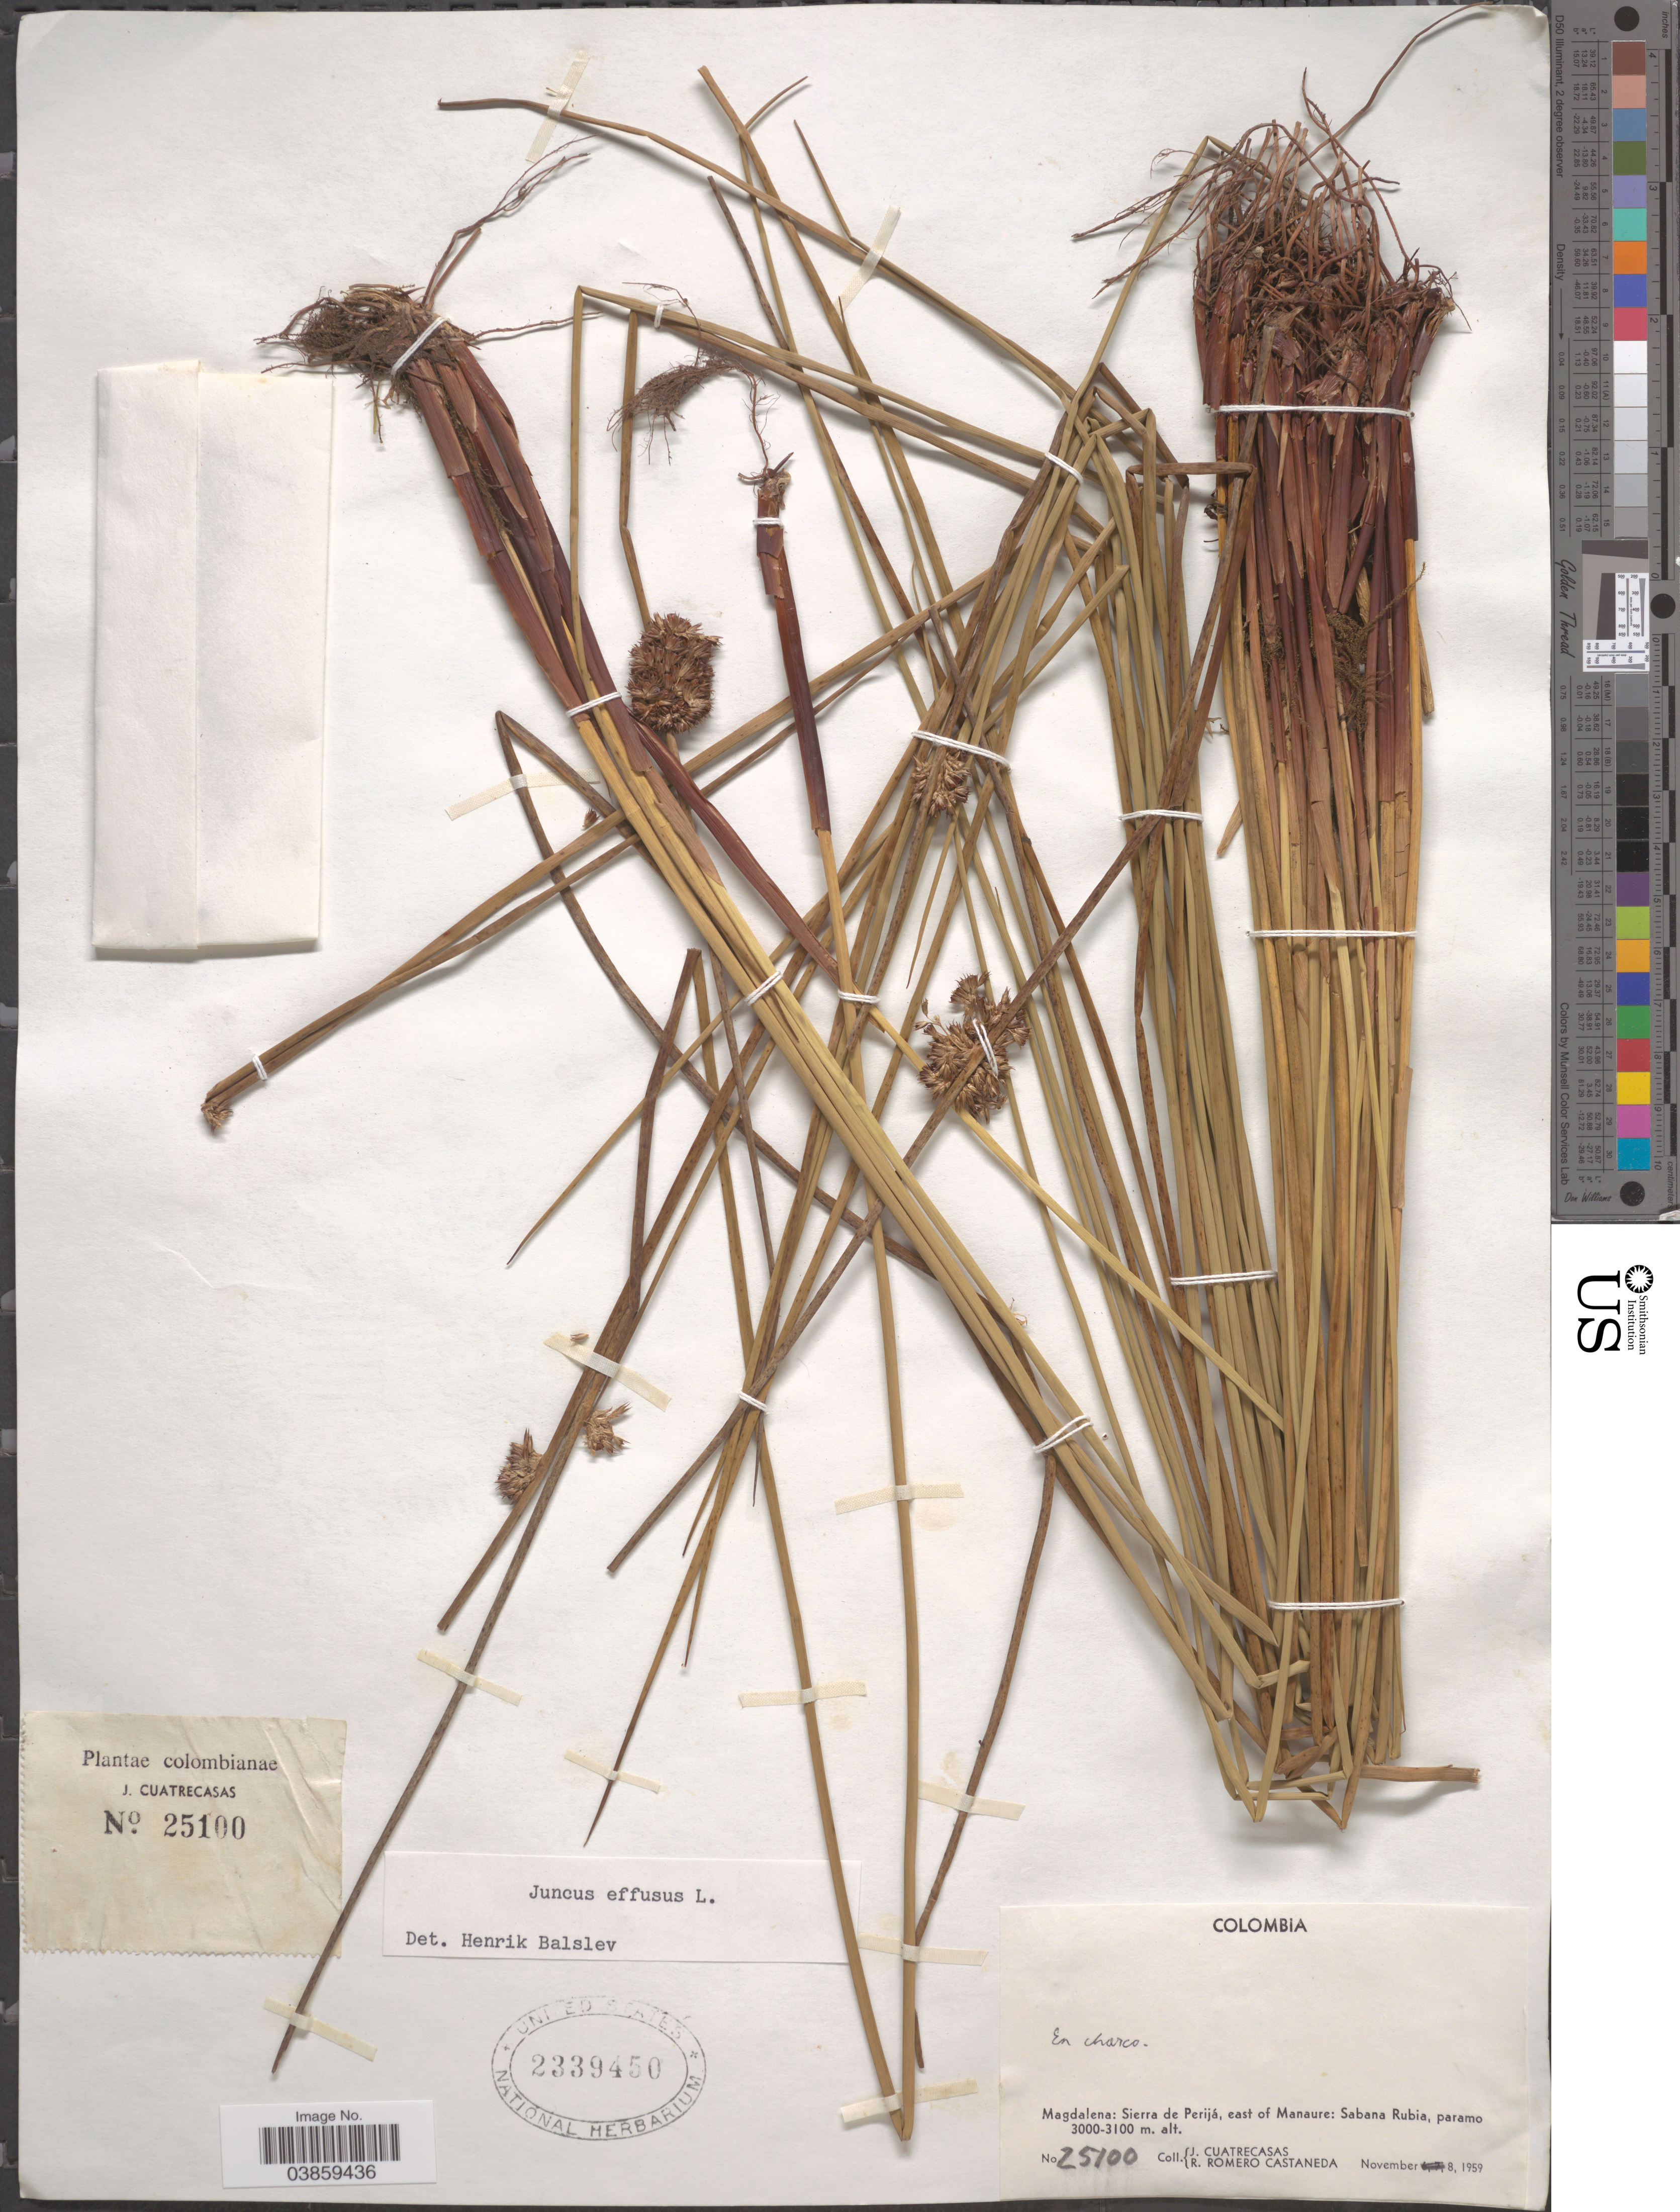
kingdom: Plantae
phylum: Tracheophyta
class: Liliopsida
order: Poales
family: Juncaceae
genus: Juncus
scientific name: Juncus effusus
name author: L.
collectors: J. Cuatrecasas & R. Romero Castañeda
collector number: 25100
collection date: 1959-11-08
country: Colombia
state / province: Magdalena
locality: Sierra de Perijá, east of Manaure: Sabana Rubia, paramo.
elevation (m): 3000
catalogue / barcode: US 2339450